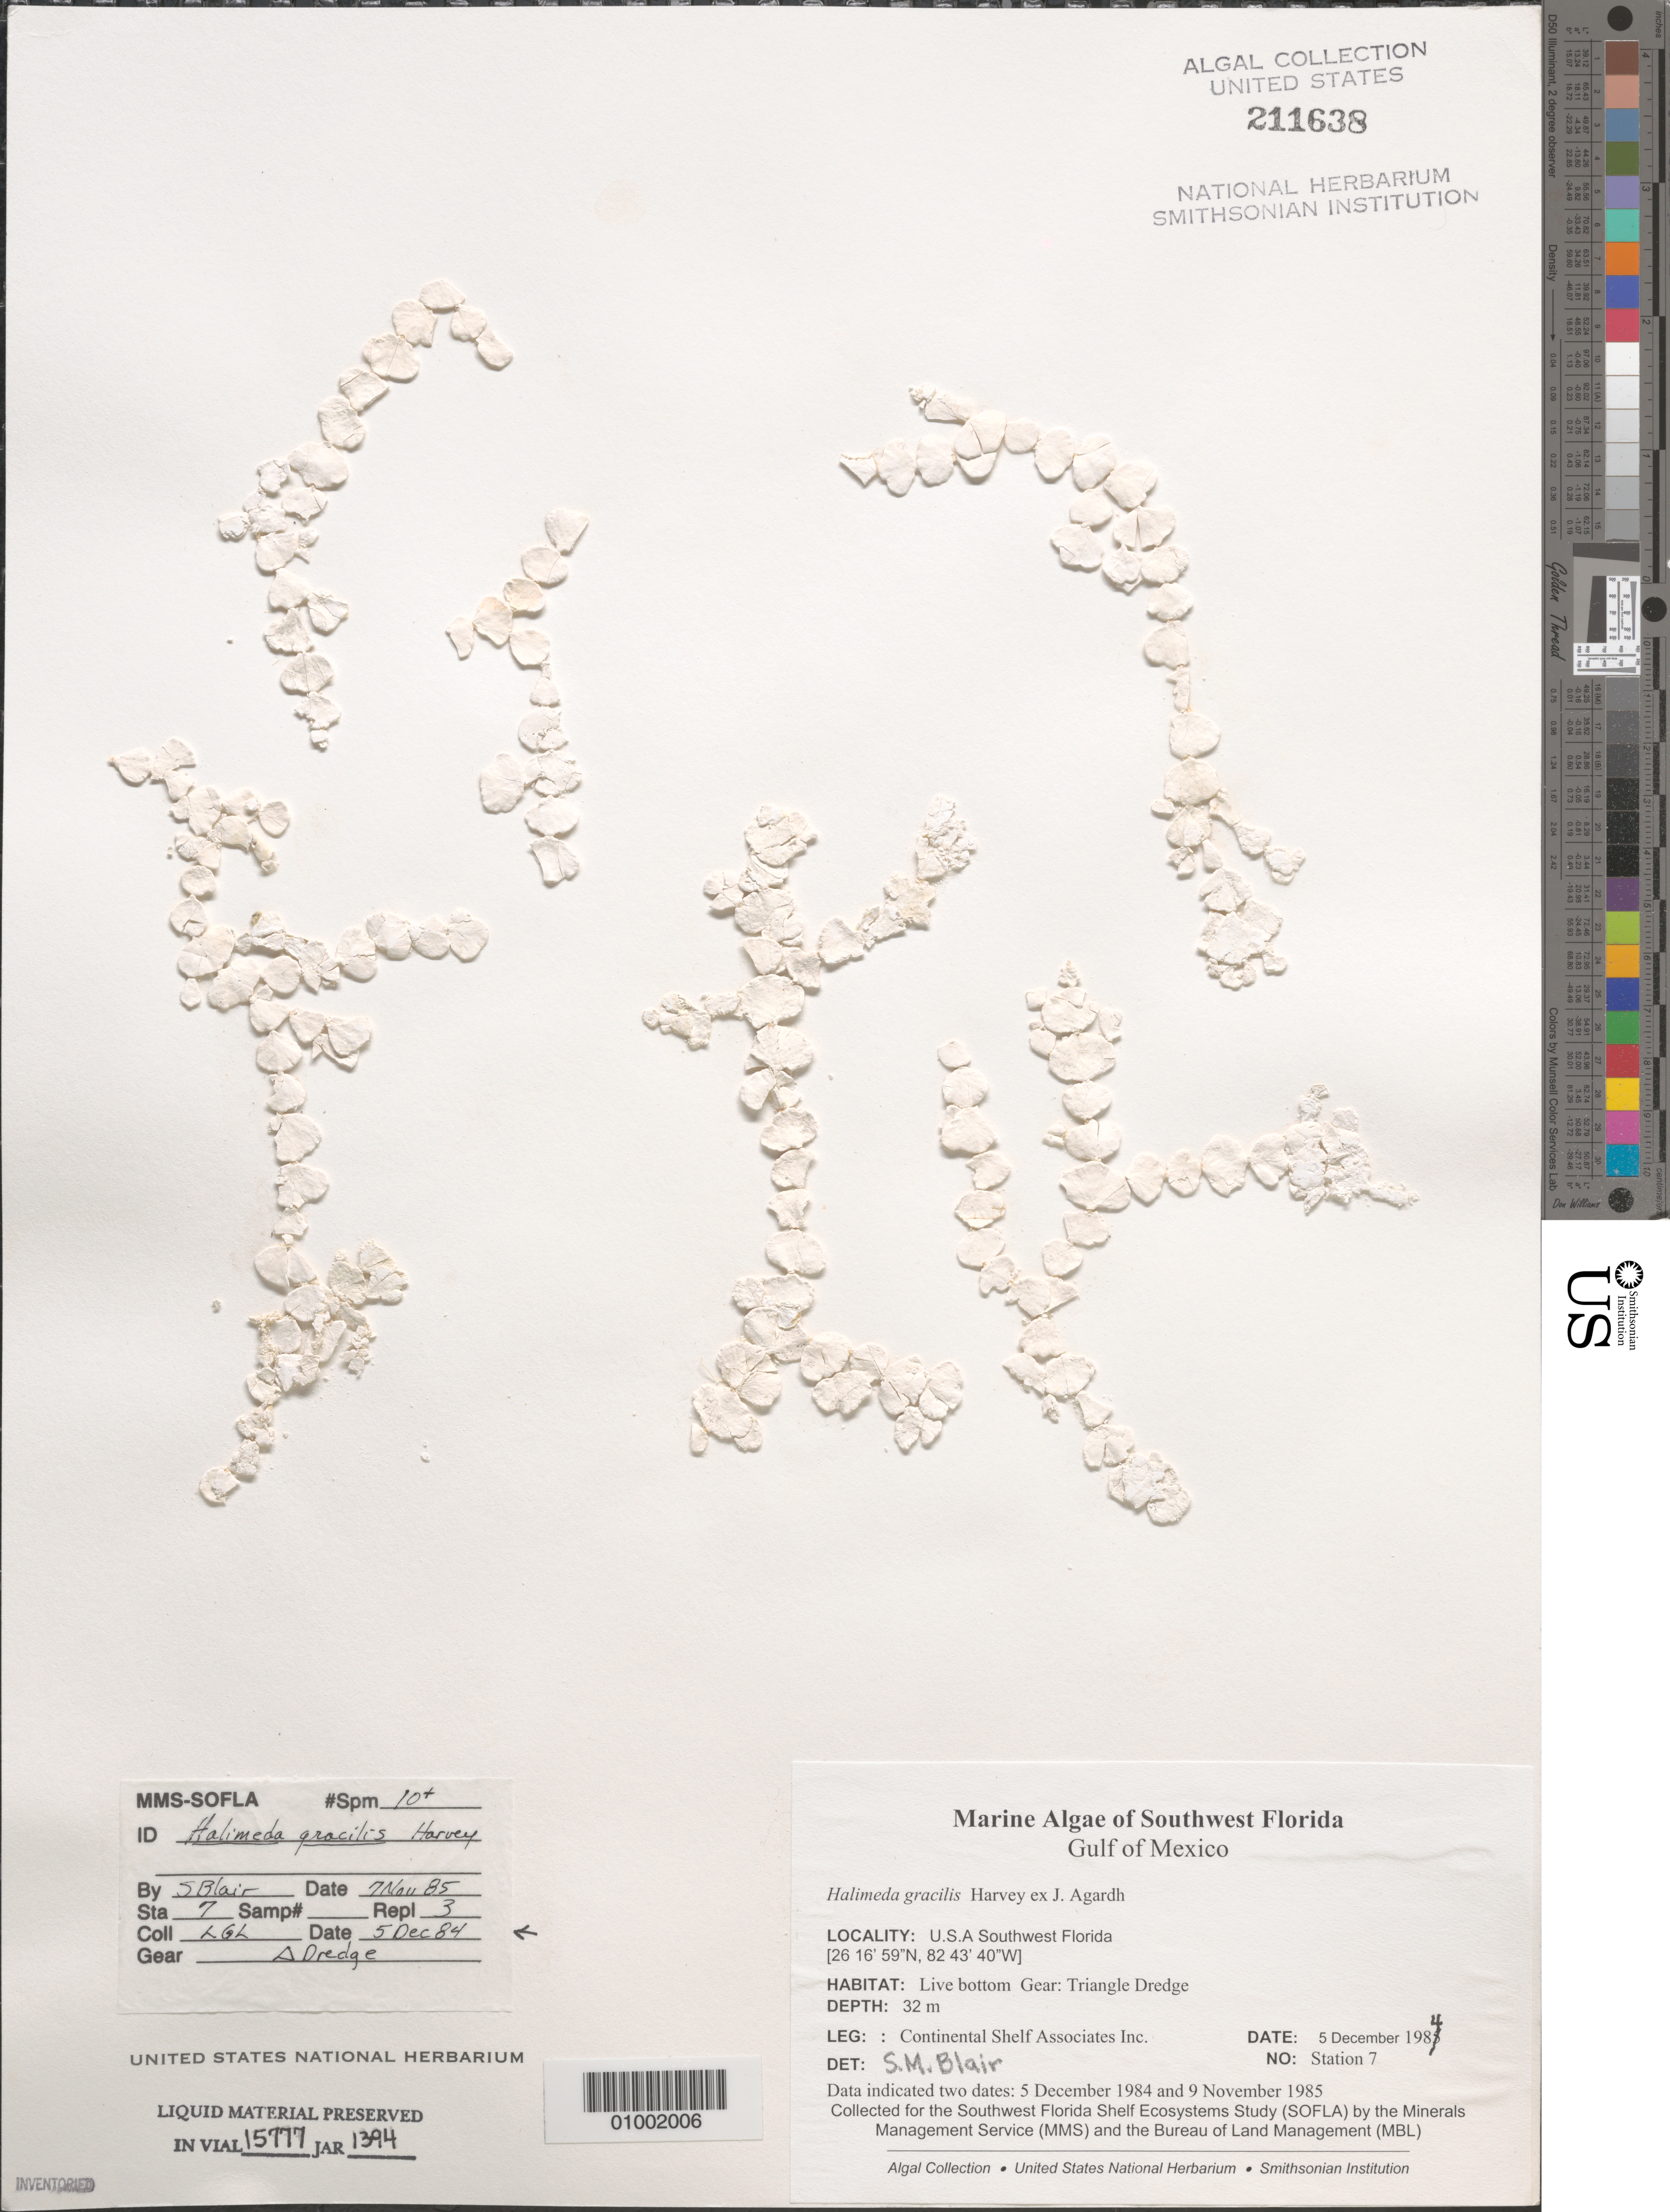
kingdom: Plantae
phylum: Chlorophyta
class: Ulvophyceae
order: Bryopsidales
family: Halimedaceae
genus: Halimeda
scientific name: Halimeda gracilis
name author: Harv. ex J. Agardh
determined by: Blair, S. M.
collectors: Continental Shelf Associates for the MMS/BLM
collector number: Station 7 Repl 3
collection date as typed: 05 Dec 1984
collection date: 1984-12-05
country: United States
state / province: Florida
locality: Gulf of Mexico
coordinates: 26 16'59"N, 82 43'40"W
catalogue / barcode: US 211638